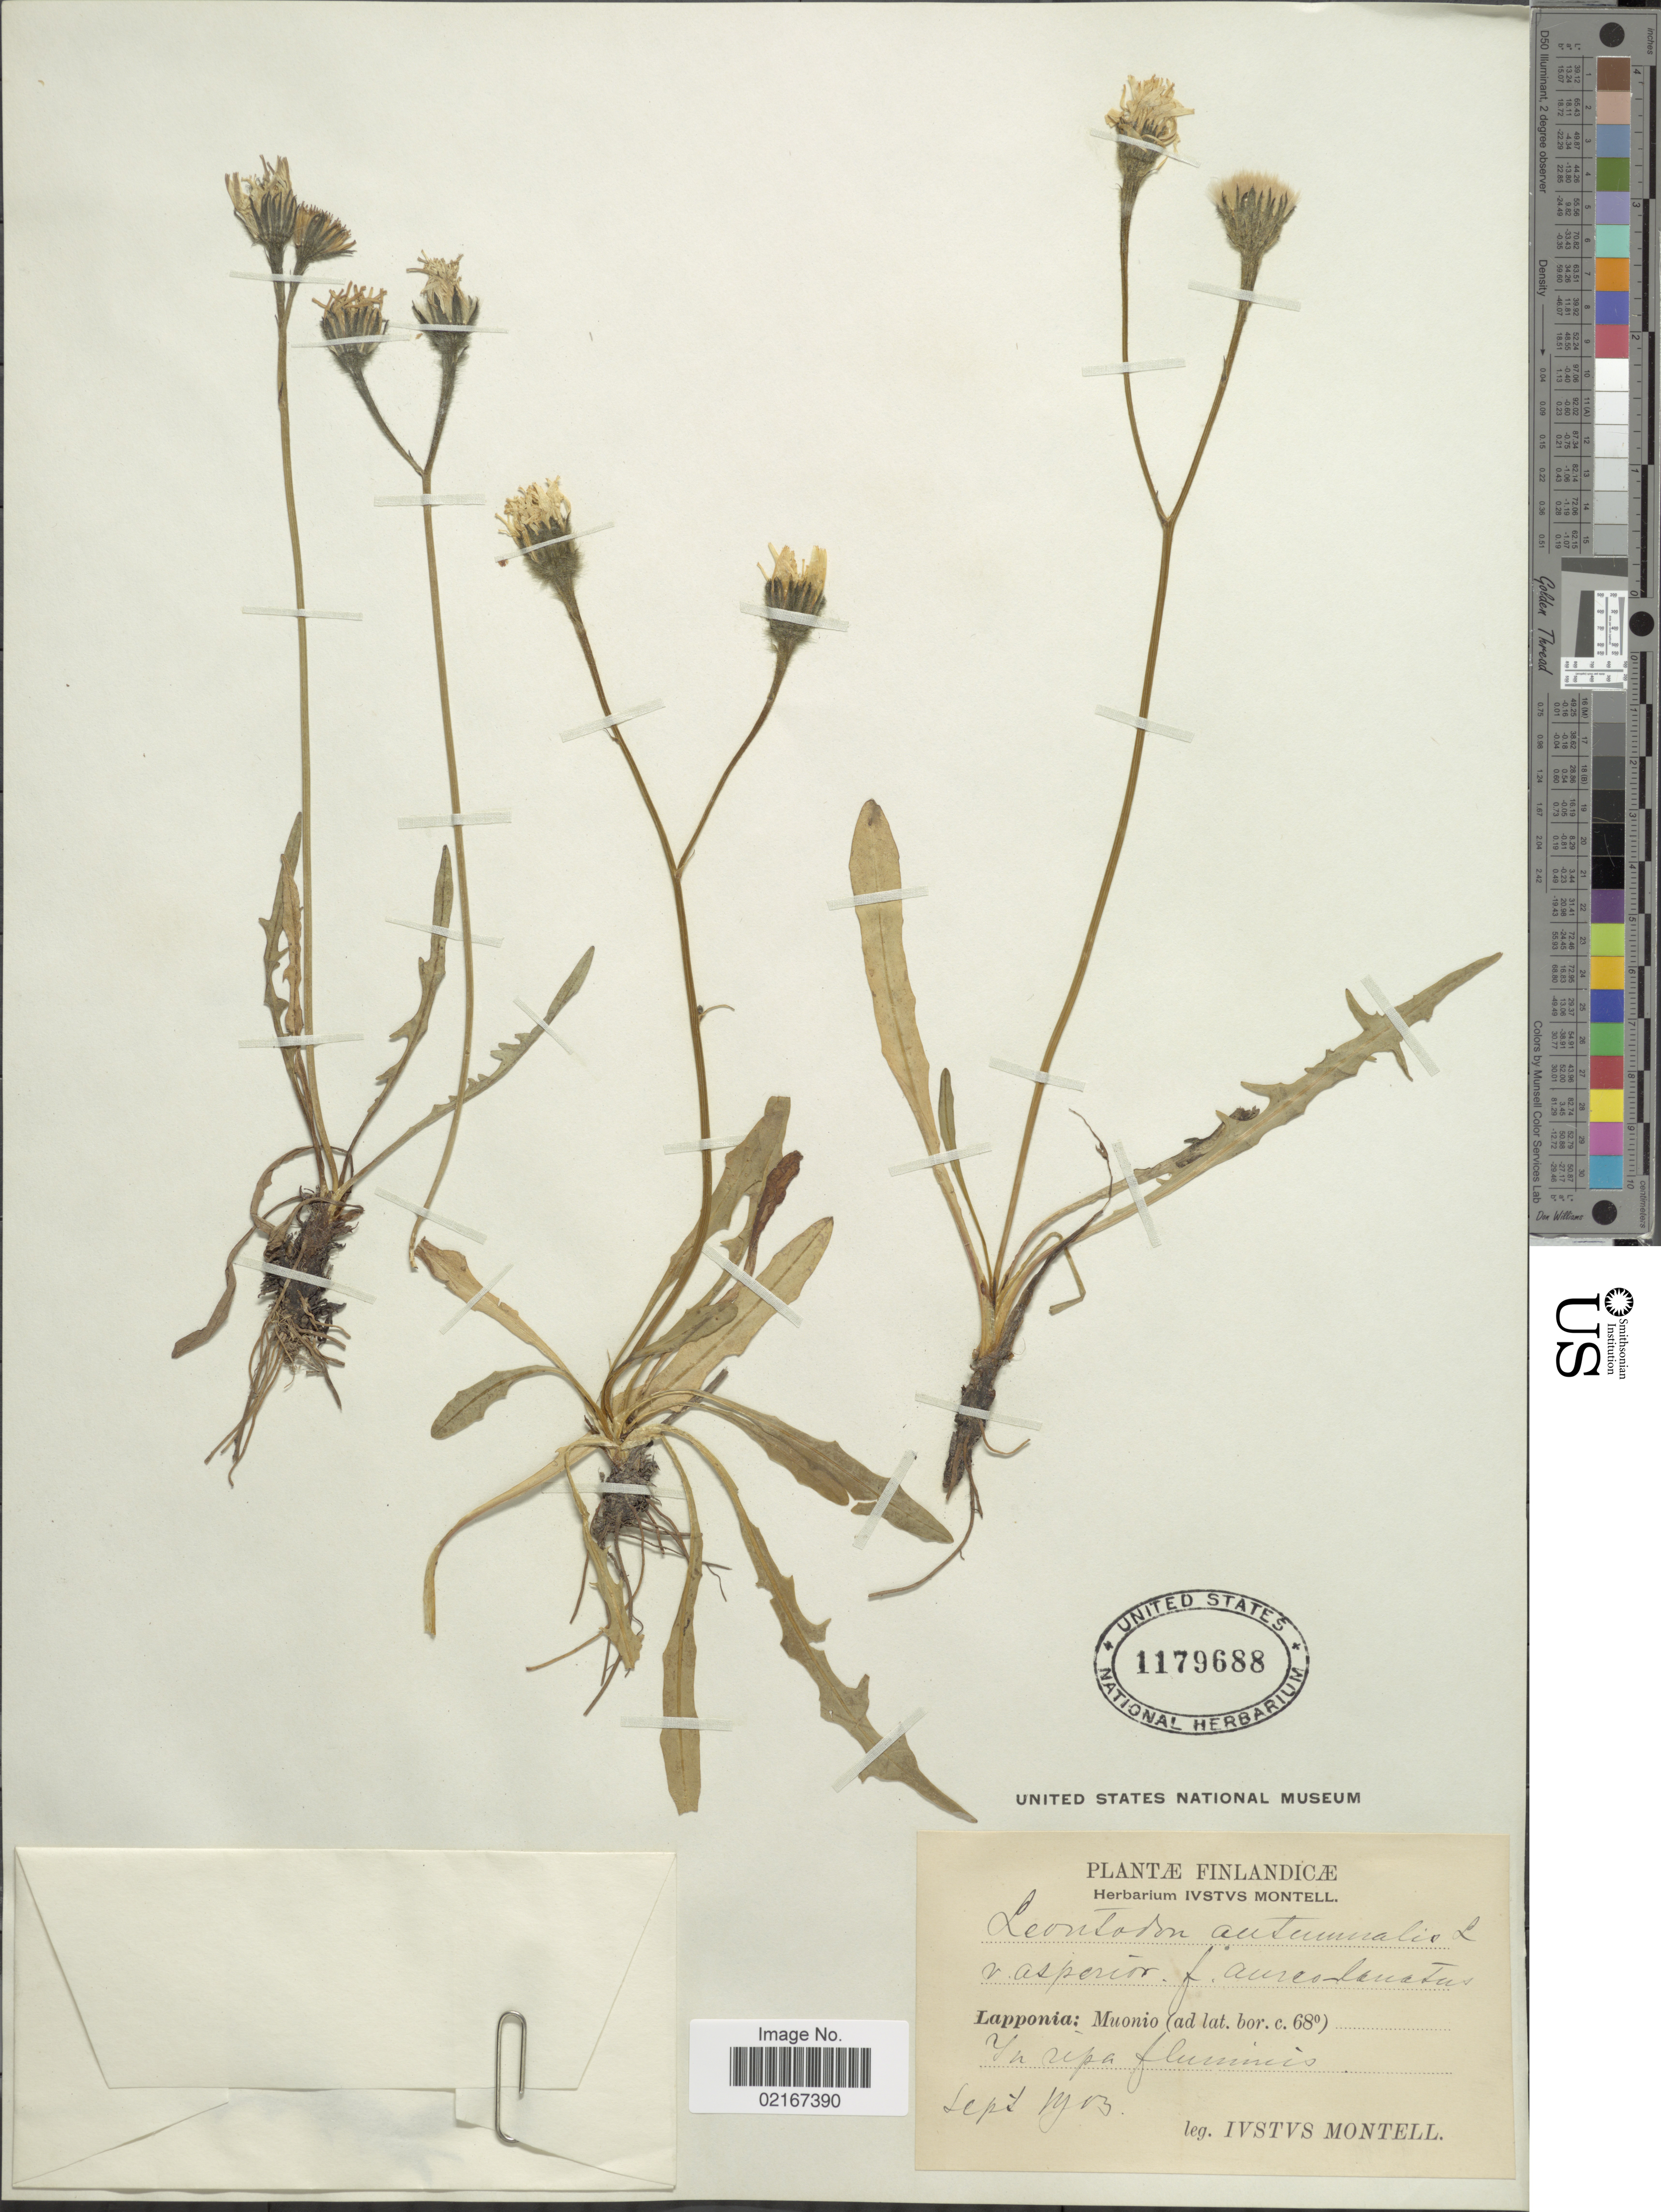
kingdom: Plantae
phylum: Tracheophyta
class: Magnoliopsida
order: Asterales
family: Asteraceae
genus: Scorzoneroides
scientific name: Scorzoneroides autumnalis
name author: (L.) Moench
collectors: I. Montell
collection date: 1903-09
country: Finland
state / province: Lappi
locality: Lapponia, Muonio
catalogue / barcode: US 1179688